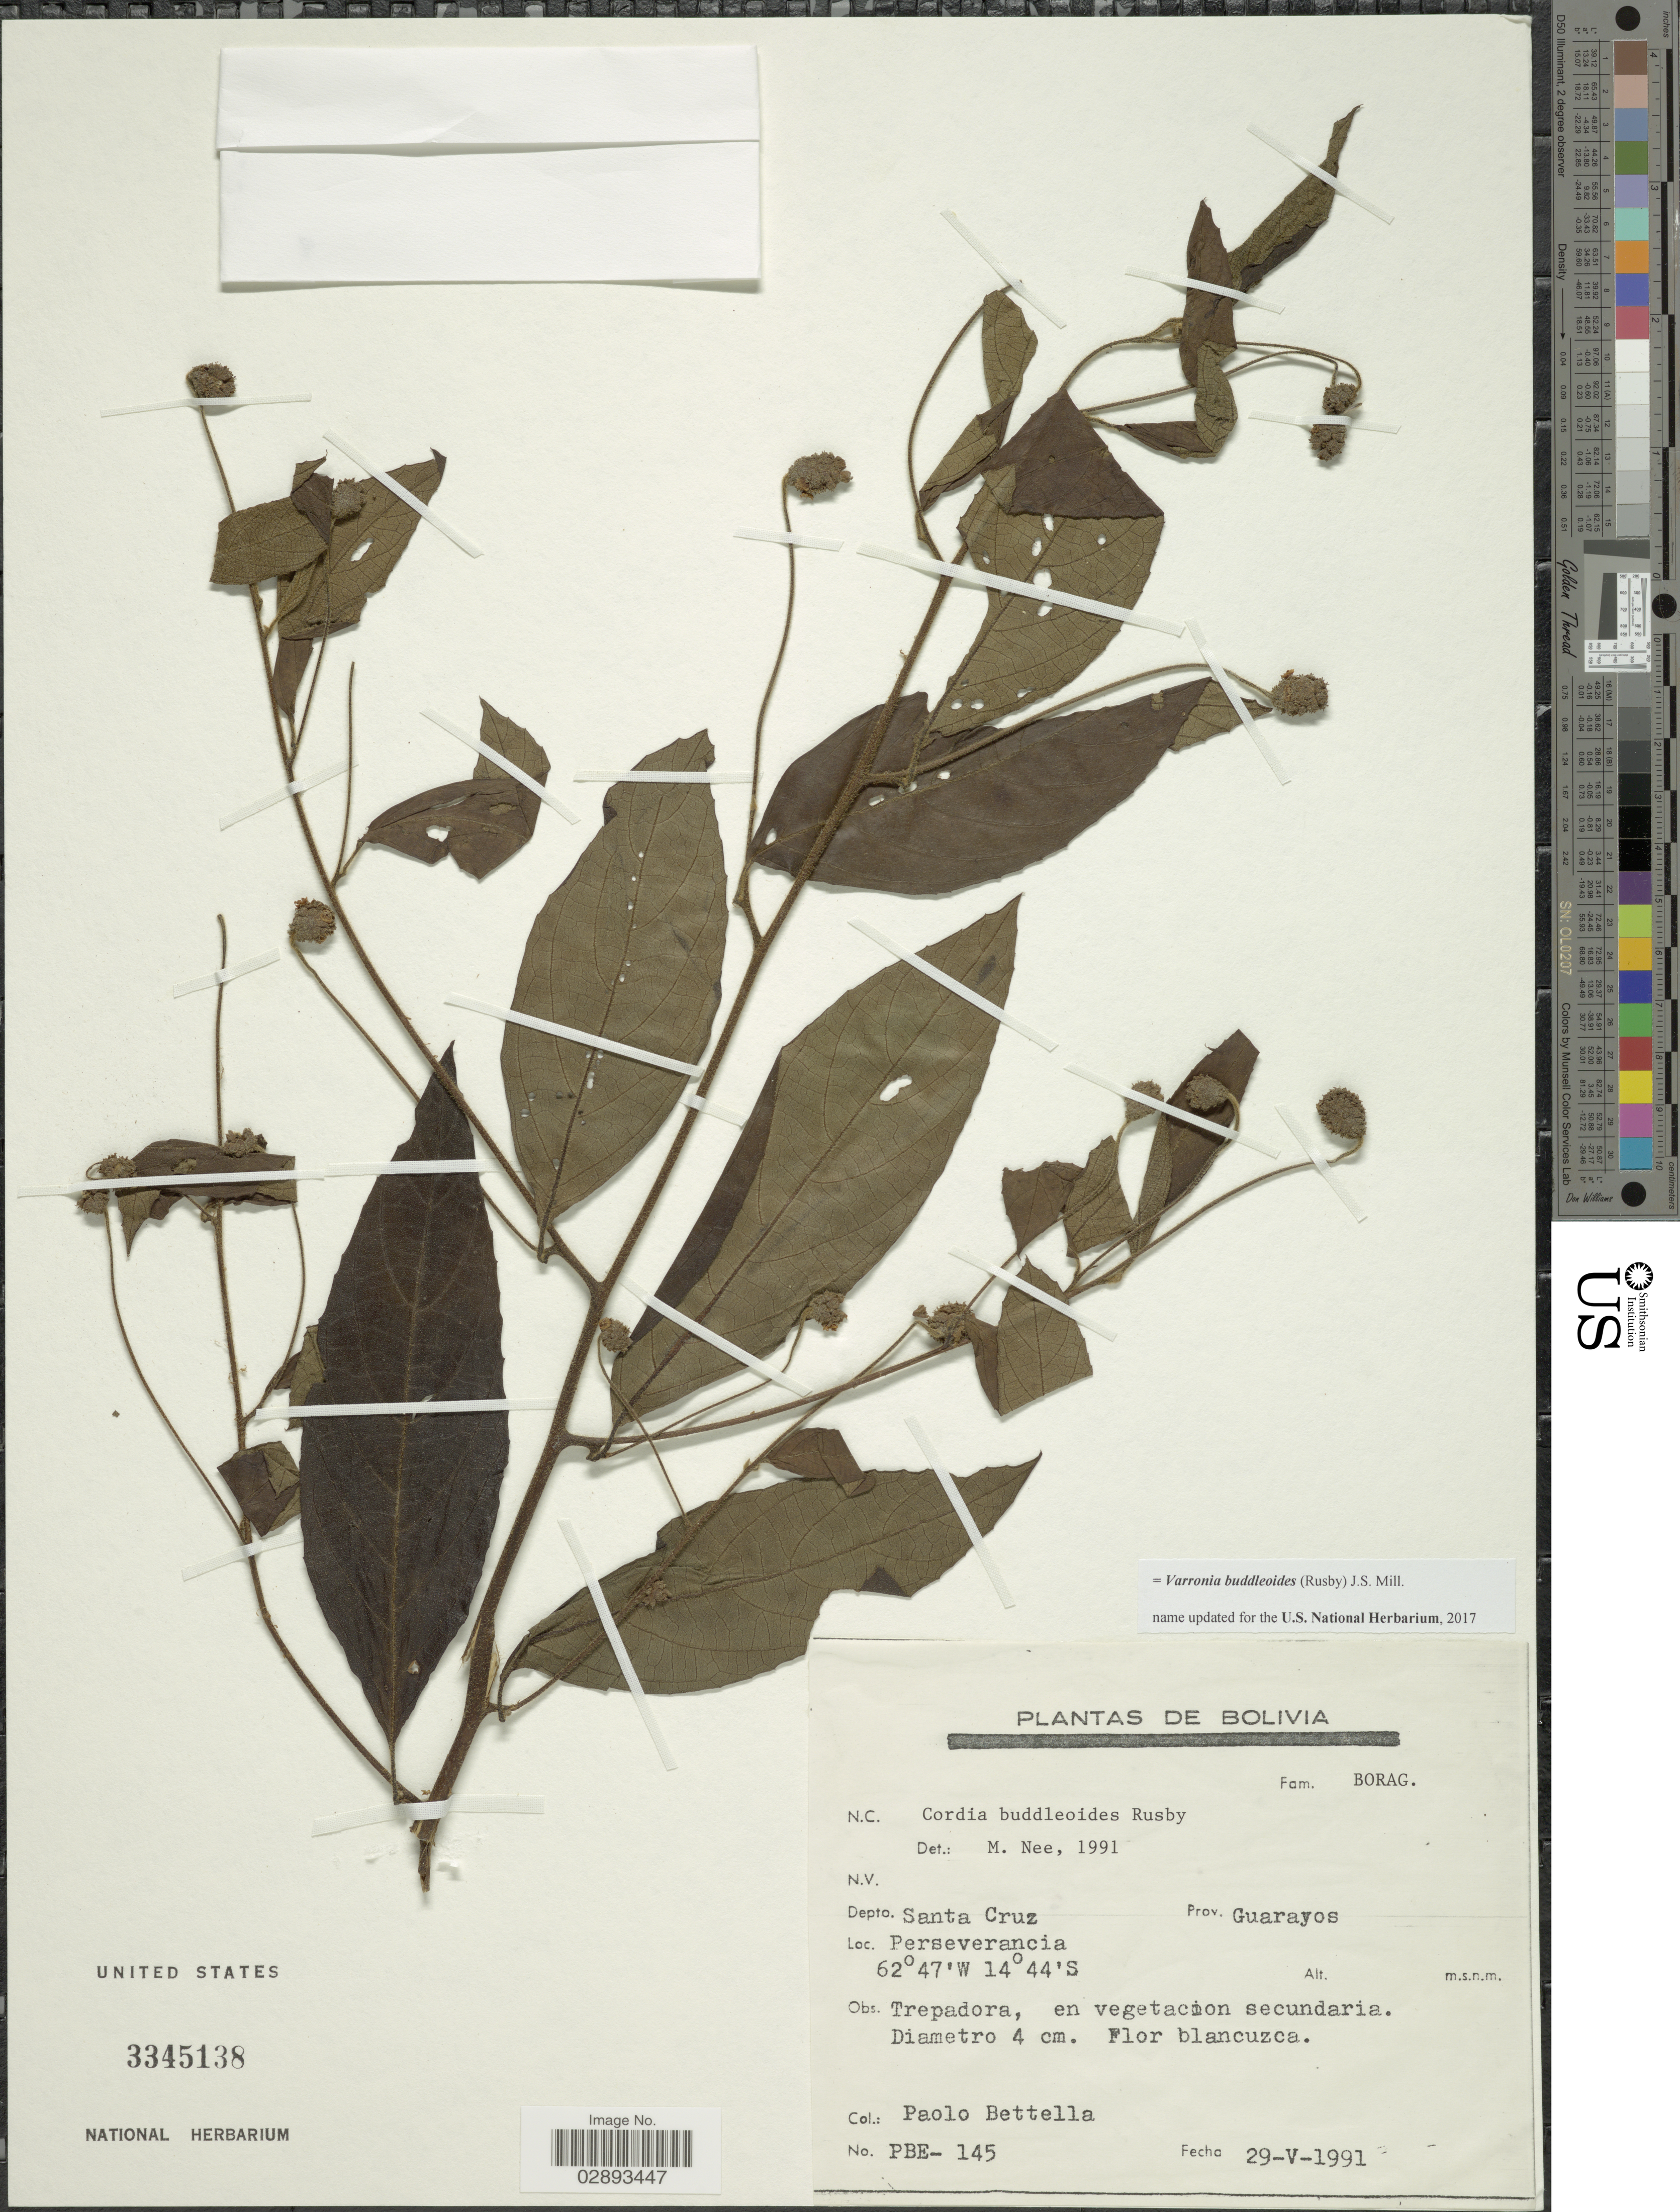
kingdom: Plantae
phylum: Tracheophyta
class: Magnoliopsida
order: Boraginales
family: Cordiaceae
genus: Varronia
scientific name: Varronia buddleoides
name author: (Rusby) J.S. Mill.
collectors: P. Bettella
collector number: PBE-145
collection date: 1991-05-29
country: Bolivia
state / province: Santa Cruz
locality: Depto. Santa Cruz, Perseverancia, Prov. Guarayos.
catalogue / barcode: US 3345138